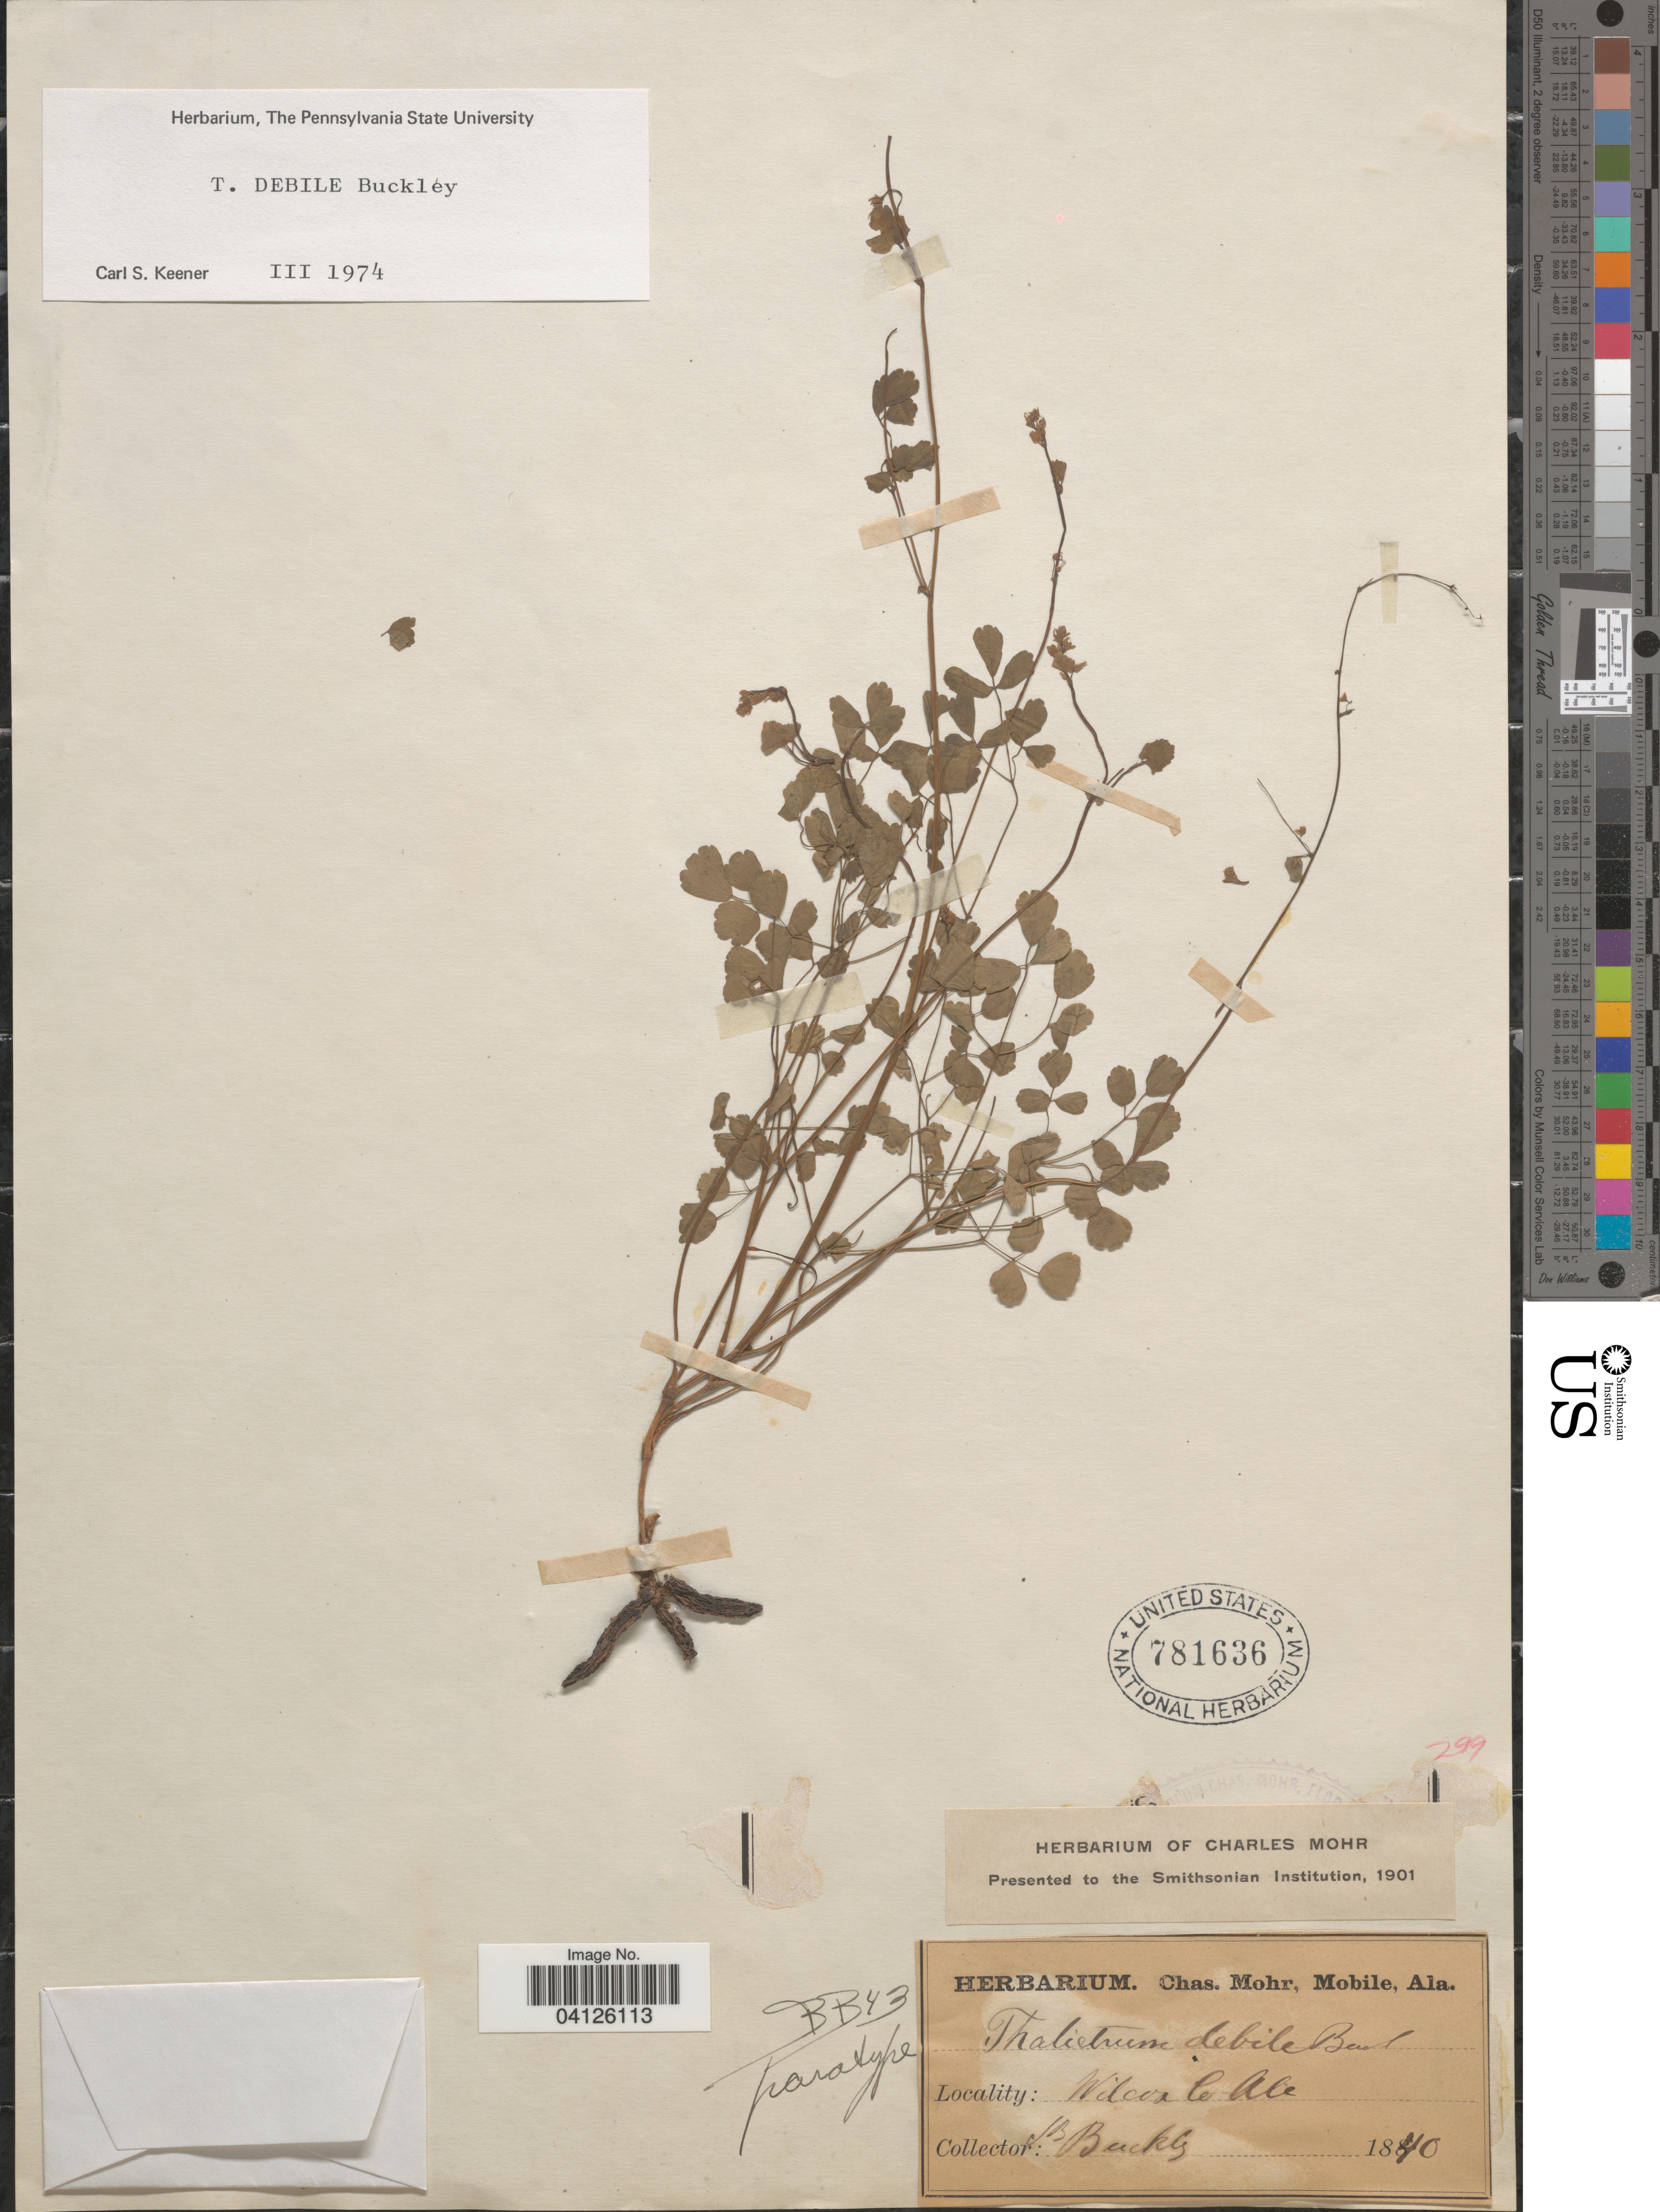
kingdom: Plantae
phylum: Tracheophyta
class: Magnoliopsida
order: Ranunculales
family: Ranunculaceae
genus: Thalictrum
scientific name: Thalictrum debile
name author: Buckley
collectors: S. B. Buckley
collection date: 1840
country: United States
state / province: Alabama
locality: Wilcox Co.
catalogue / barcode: US 781636